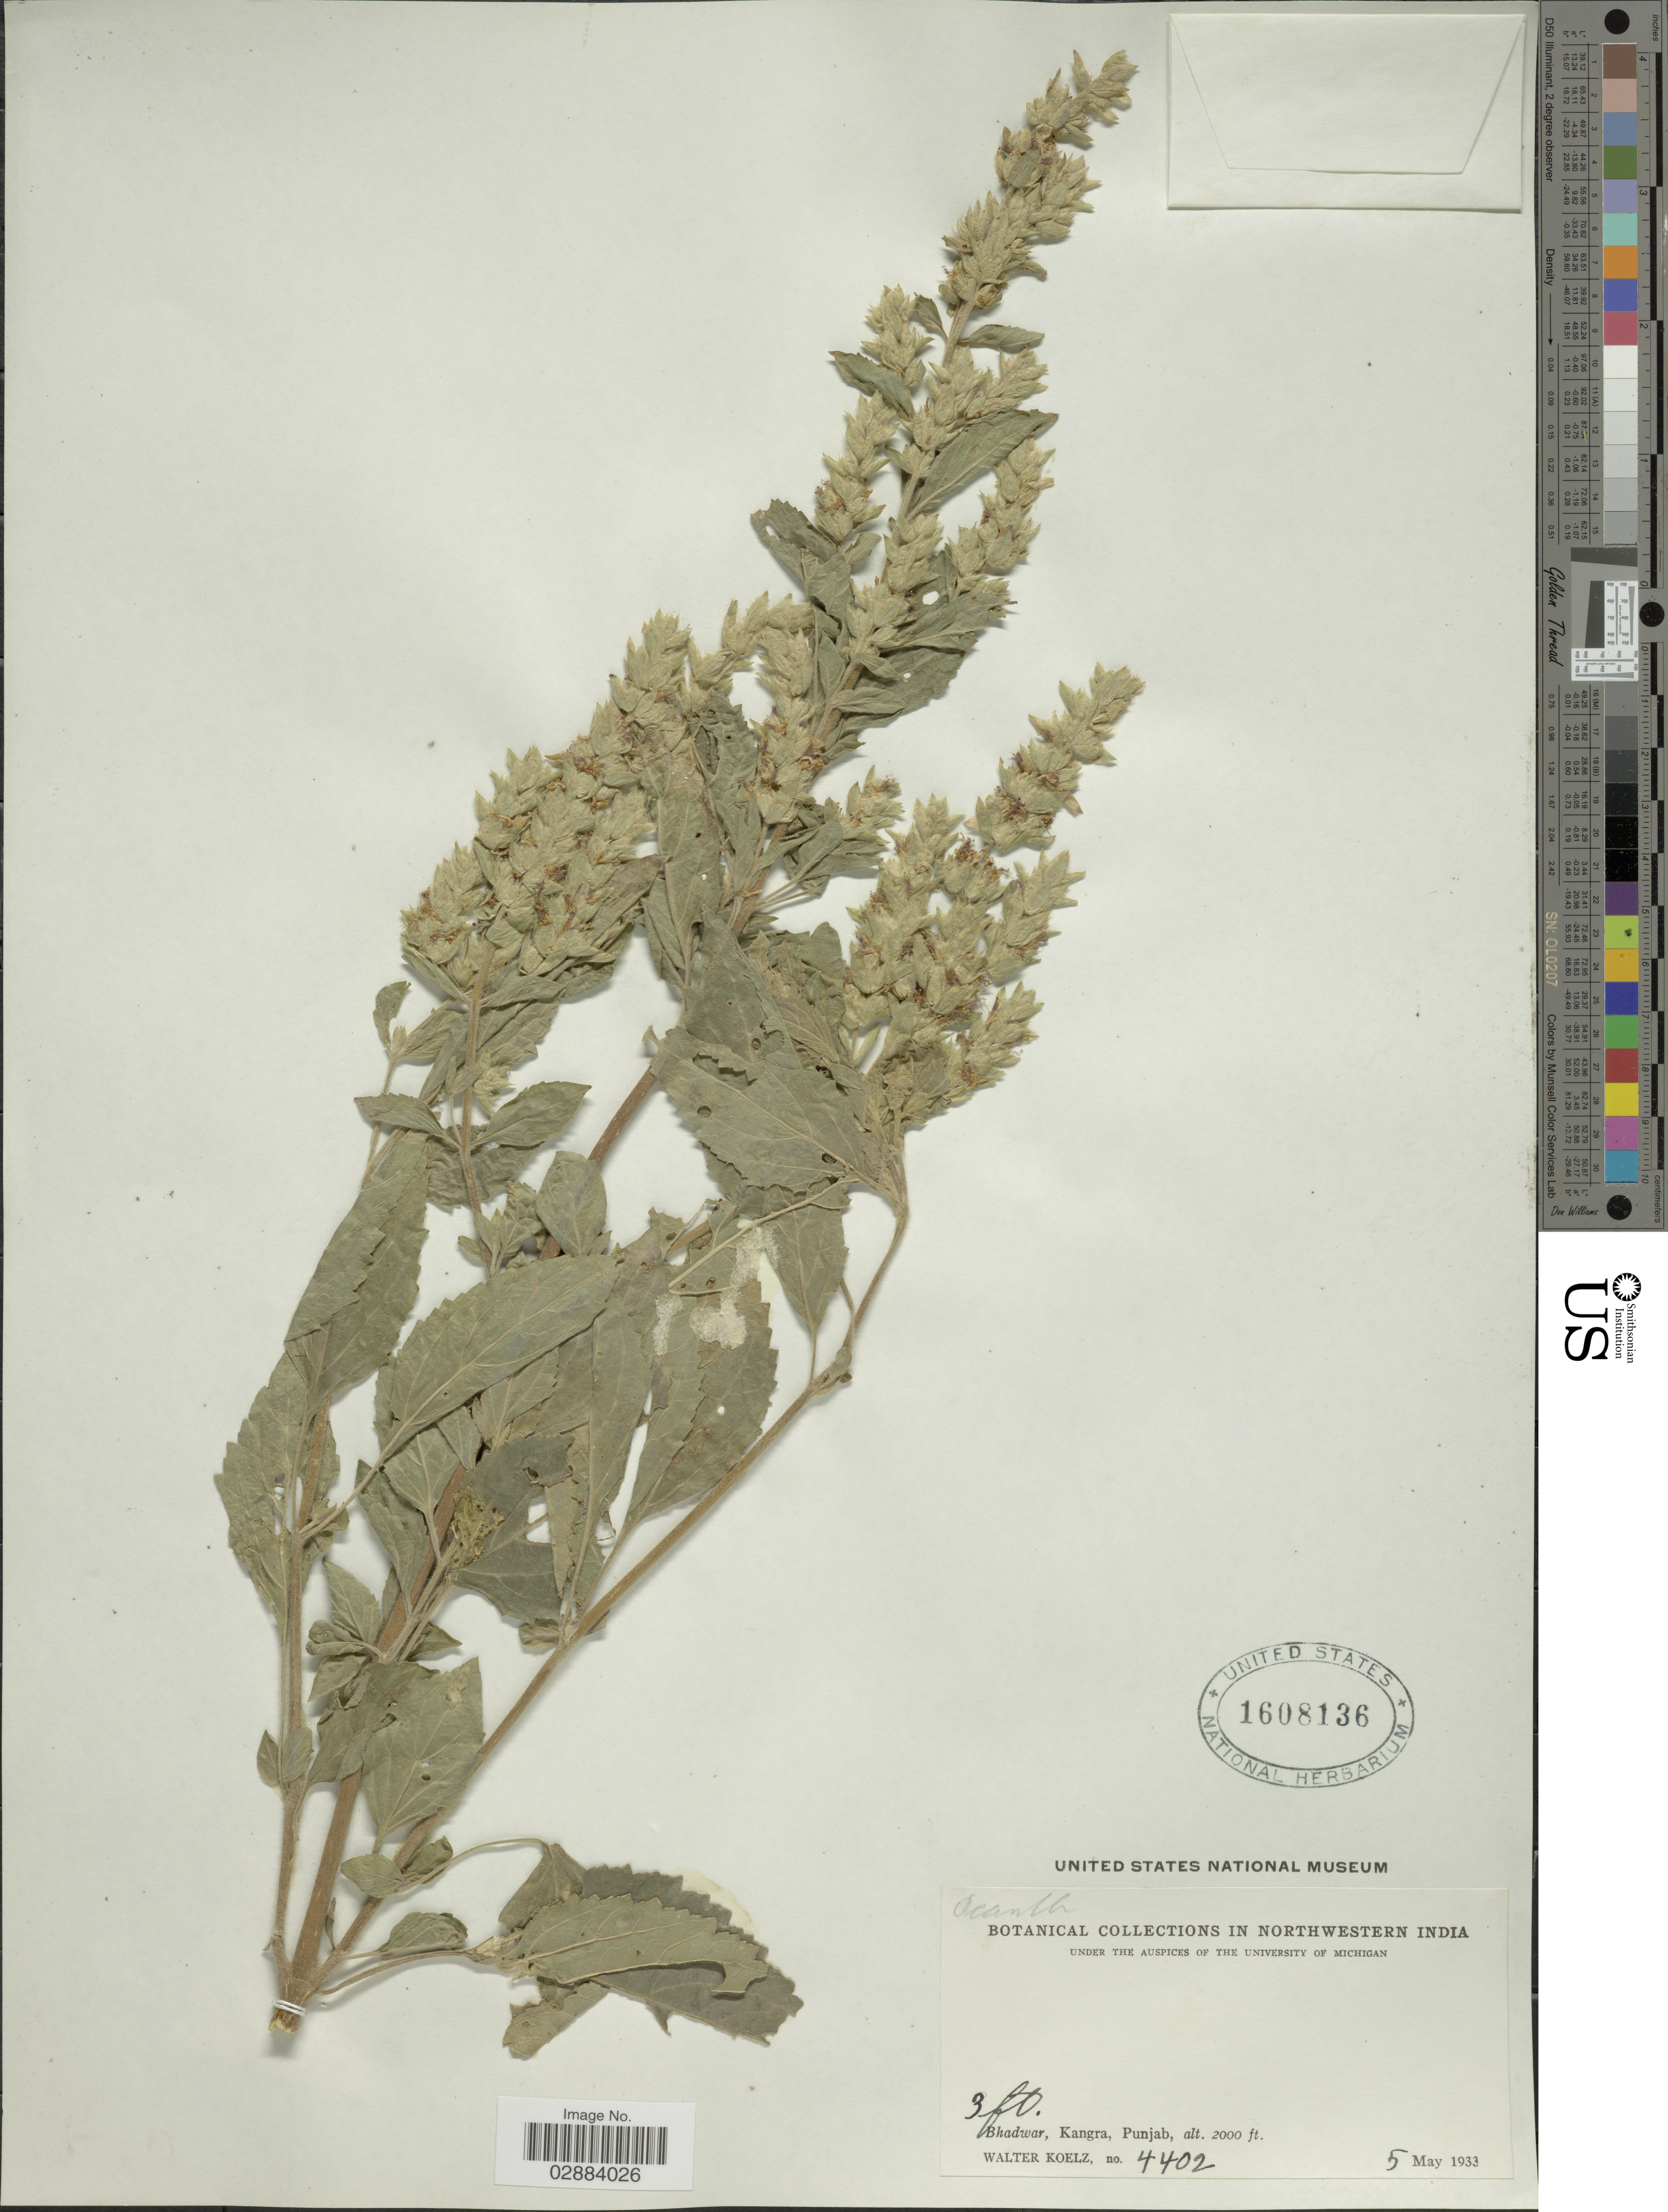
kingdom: Plantae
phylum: Tracheophyta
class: Magnoliopsida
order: Lamiales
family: Acanthaceae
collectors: W. N. Koelz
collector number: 4402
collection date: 1933-05-05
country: India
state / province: Punjab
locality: Northwestern India. Bhadwar, Kangra, Punjab.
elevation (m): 610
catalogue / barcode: US 1608136